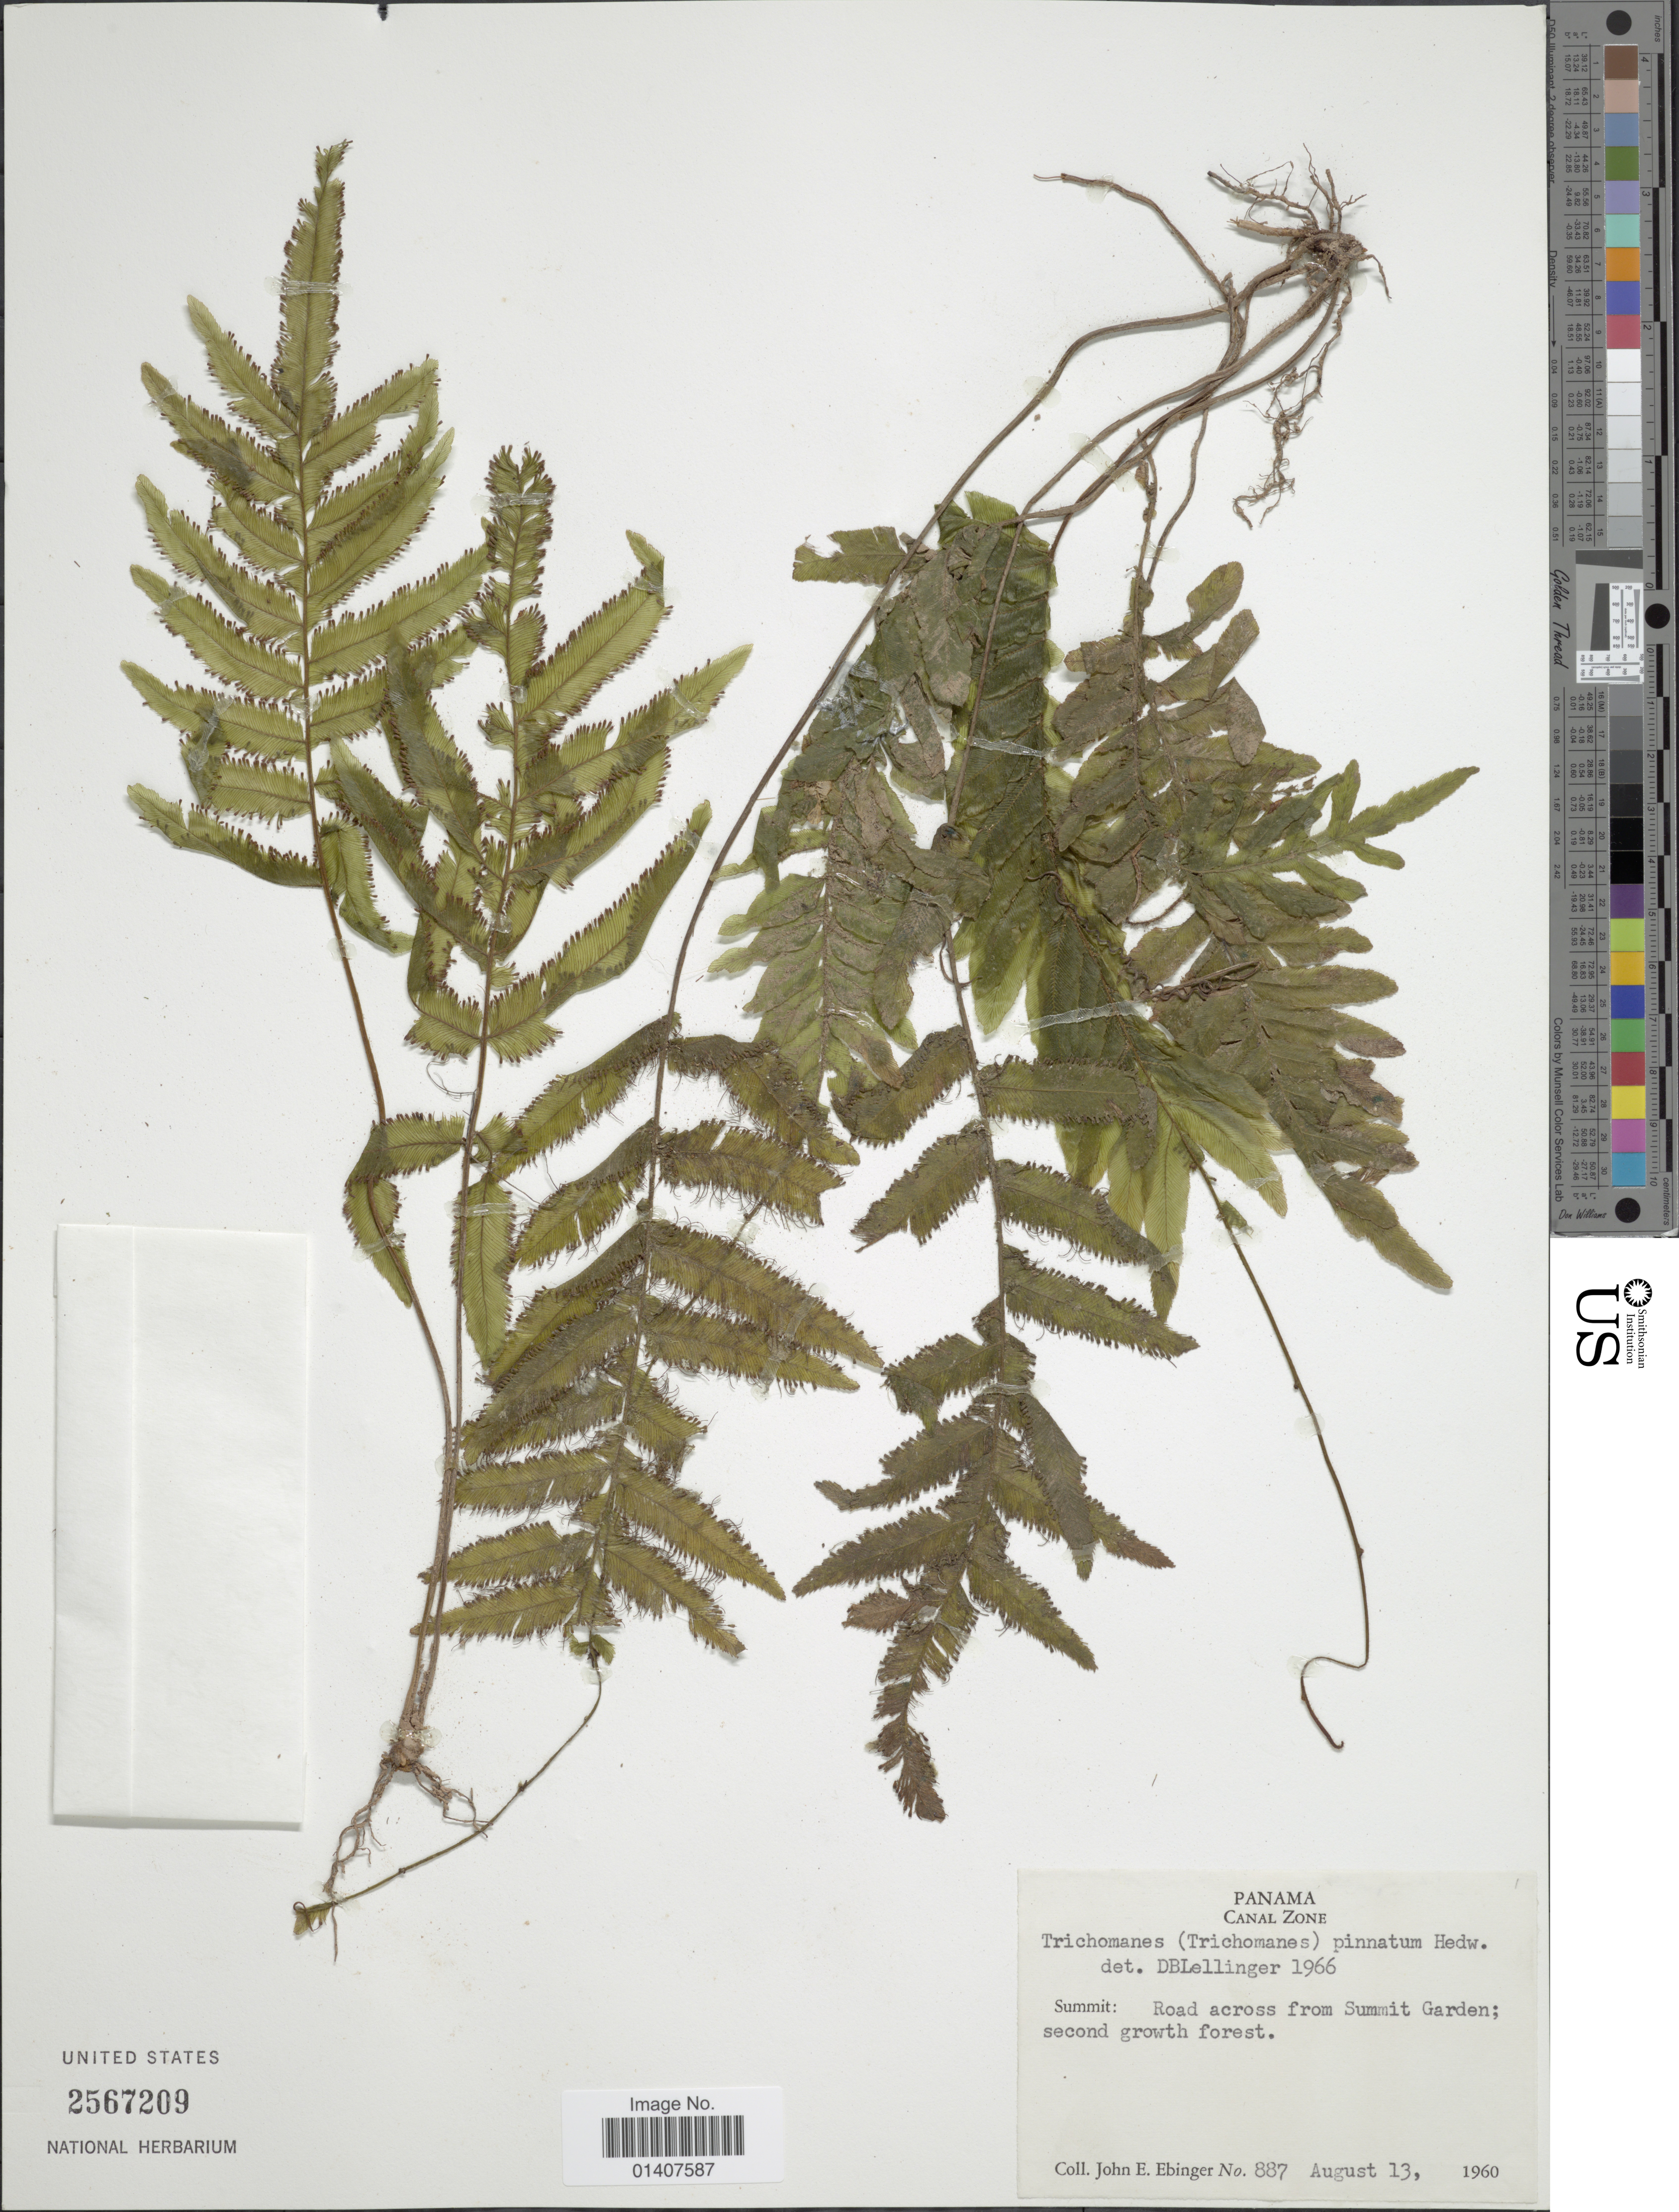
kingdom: Plantae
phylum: Tracheophyta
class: Polypodiopsida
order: Hymenophyllales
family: Hymenophyllaceae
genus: Trichomanes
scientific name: Trichomanes pinnatum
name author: Hedw.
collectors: J. Ebinger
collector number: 887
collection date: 1960-08-13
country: Panama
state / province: Colón / Panamá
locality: Canal Zone, summit: road across from Summit Garden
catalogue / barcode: US 2567209